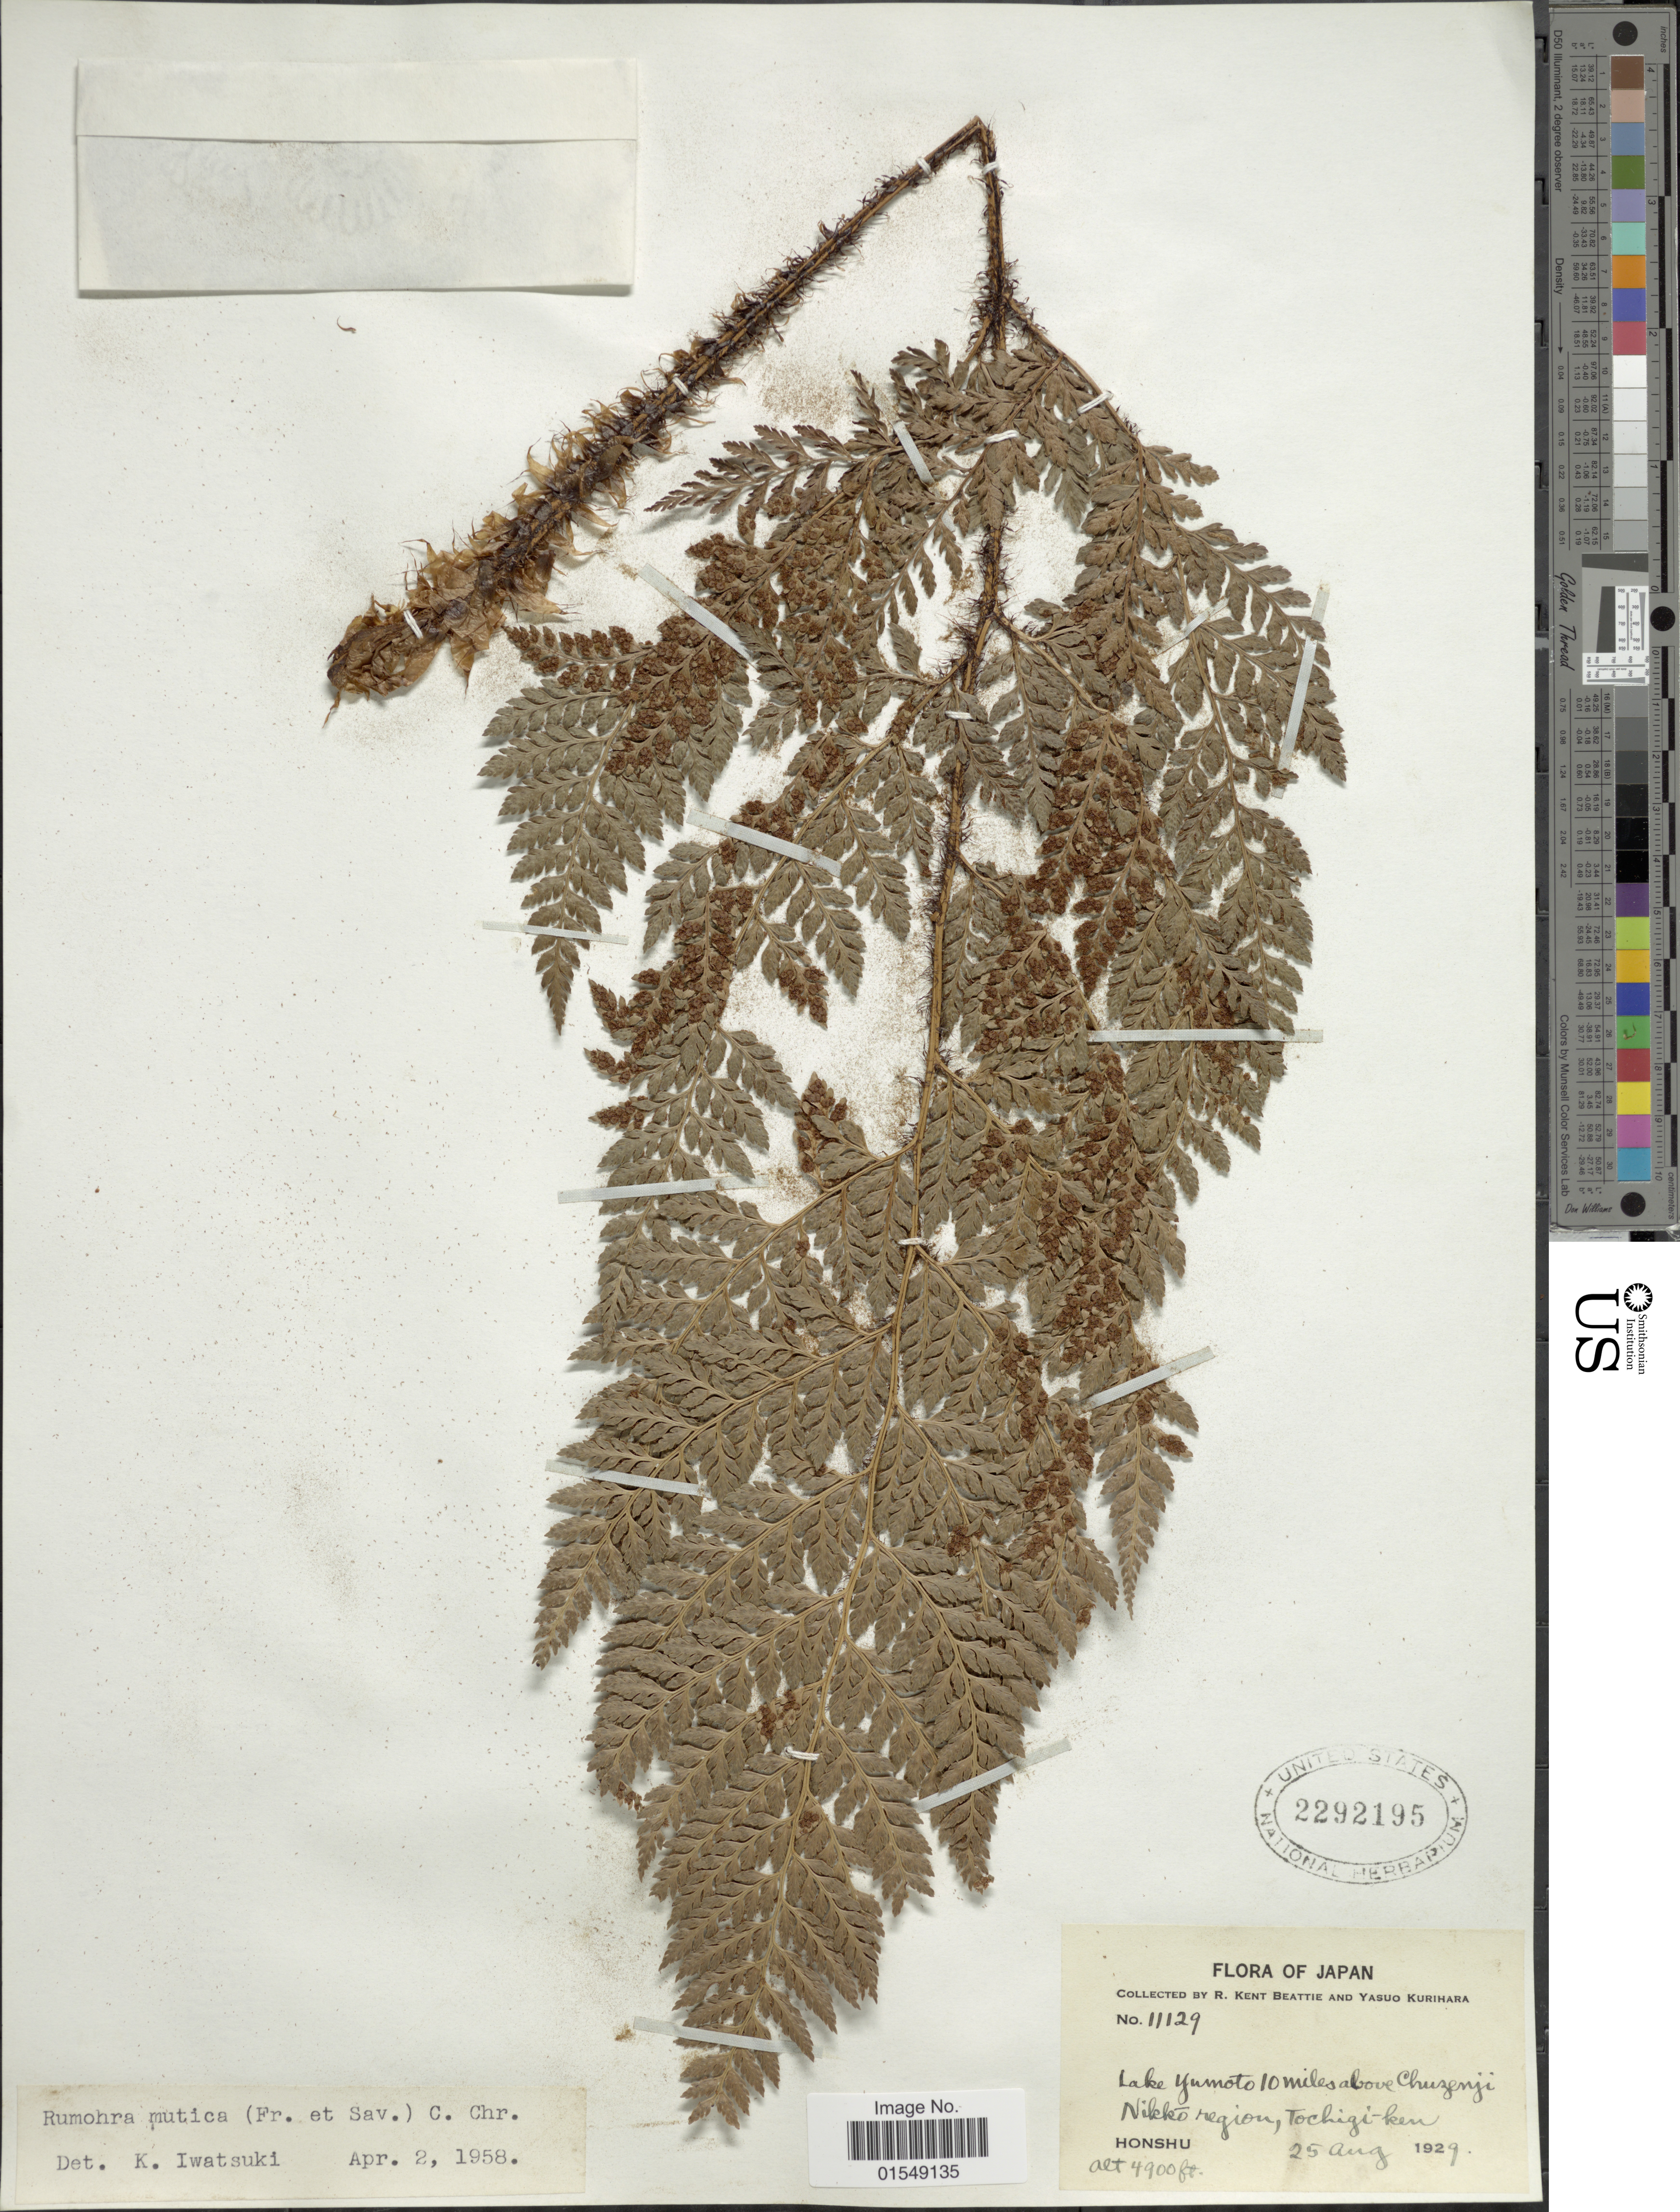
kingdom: Plantae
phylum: Tracheophyta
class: Polypodiopsida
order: Polypodiales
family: Dryopteridaceae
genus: Arachniodes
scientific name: Arachniodes mutica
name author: (Franch. & Sav.) Ohwi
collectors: R. K. Beattie & Y. Kurihara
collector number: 11129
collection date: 1929-08-25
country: Japan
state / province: Totigi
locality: Lake Yumoto 10 miles above Chuzenji, Nikkó region, Tochigi-ken, Honshu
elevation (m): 1494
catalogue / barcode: US 2292195